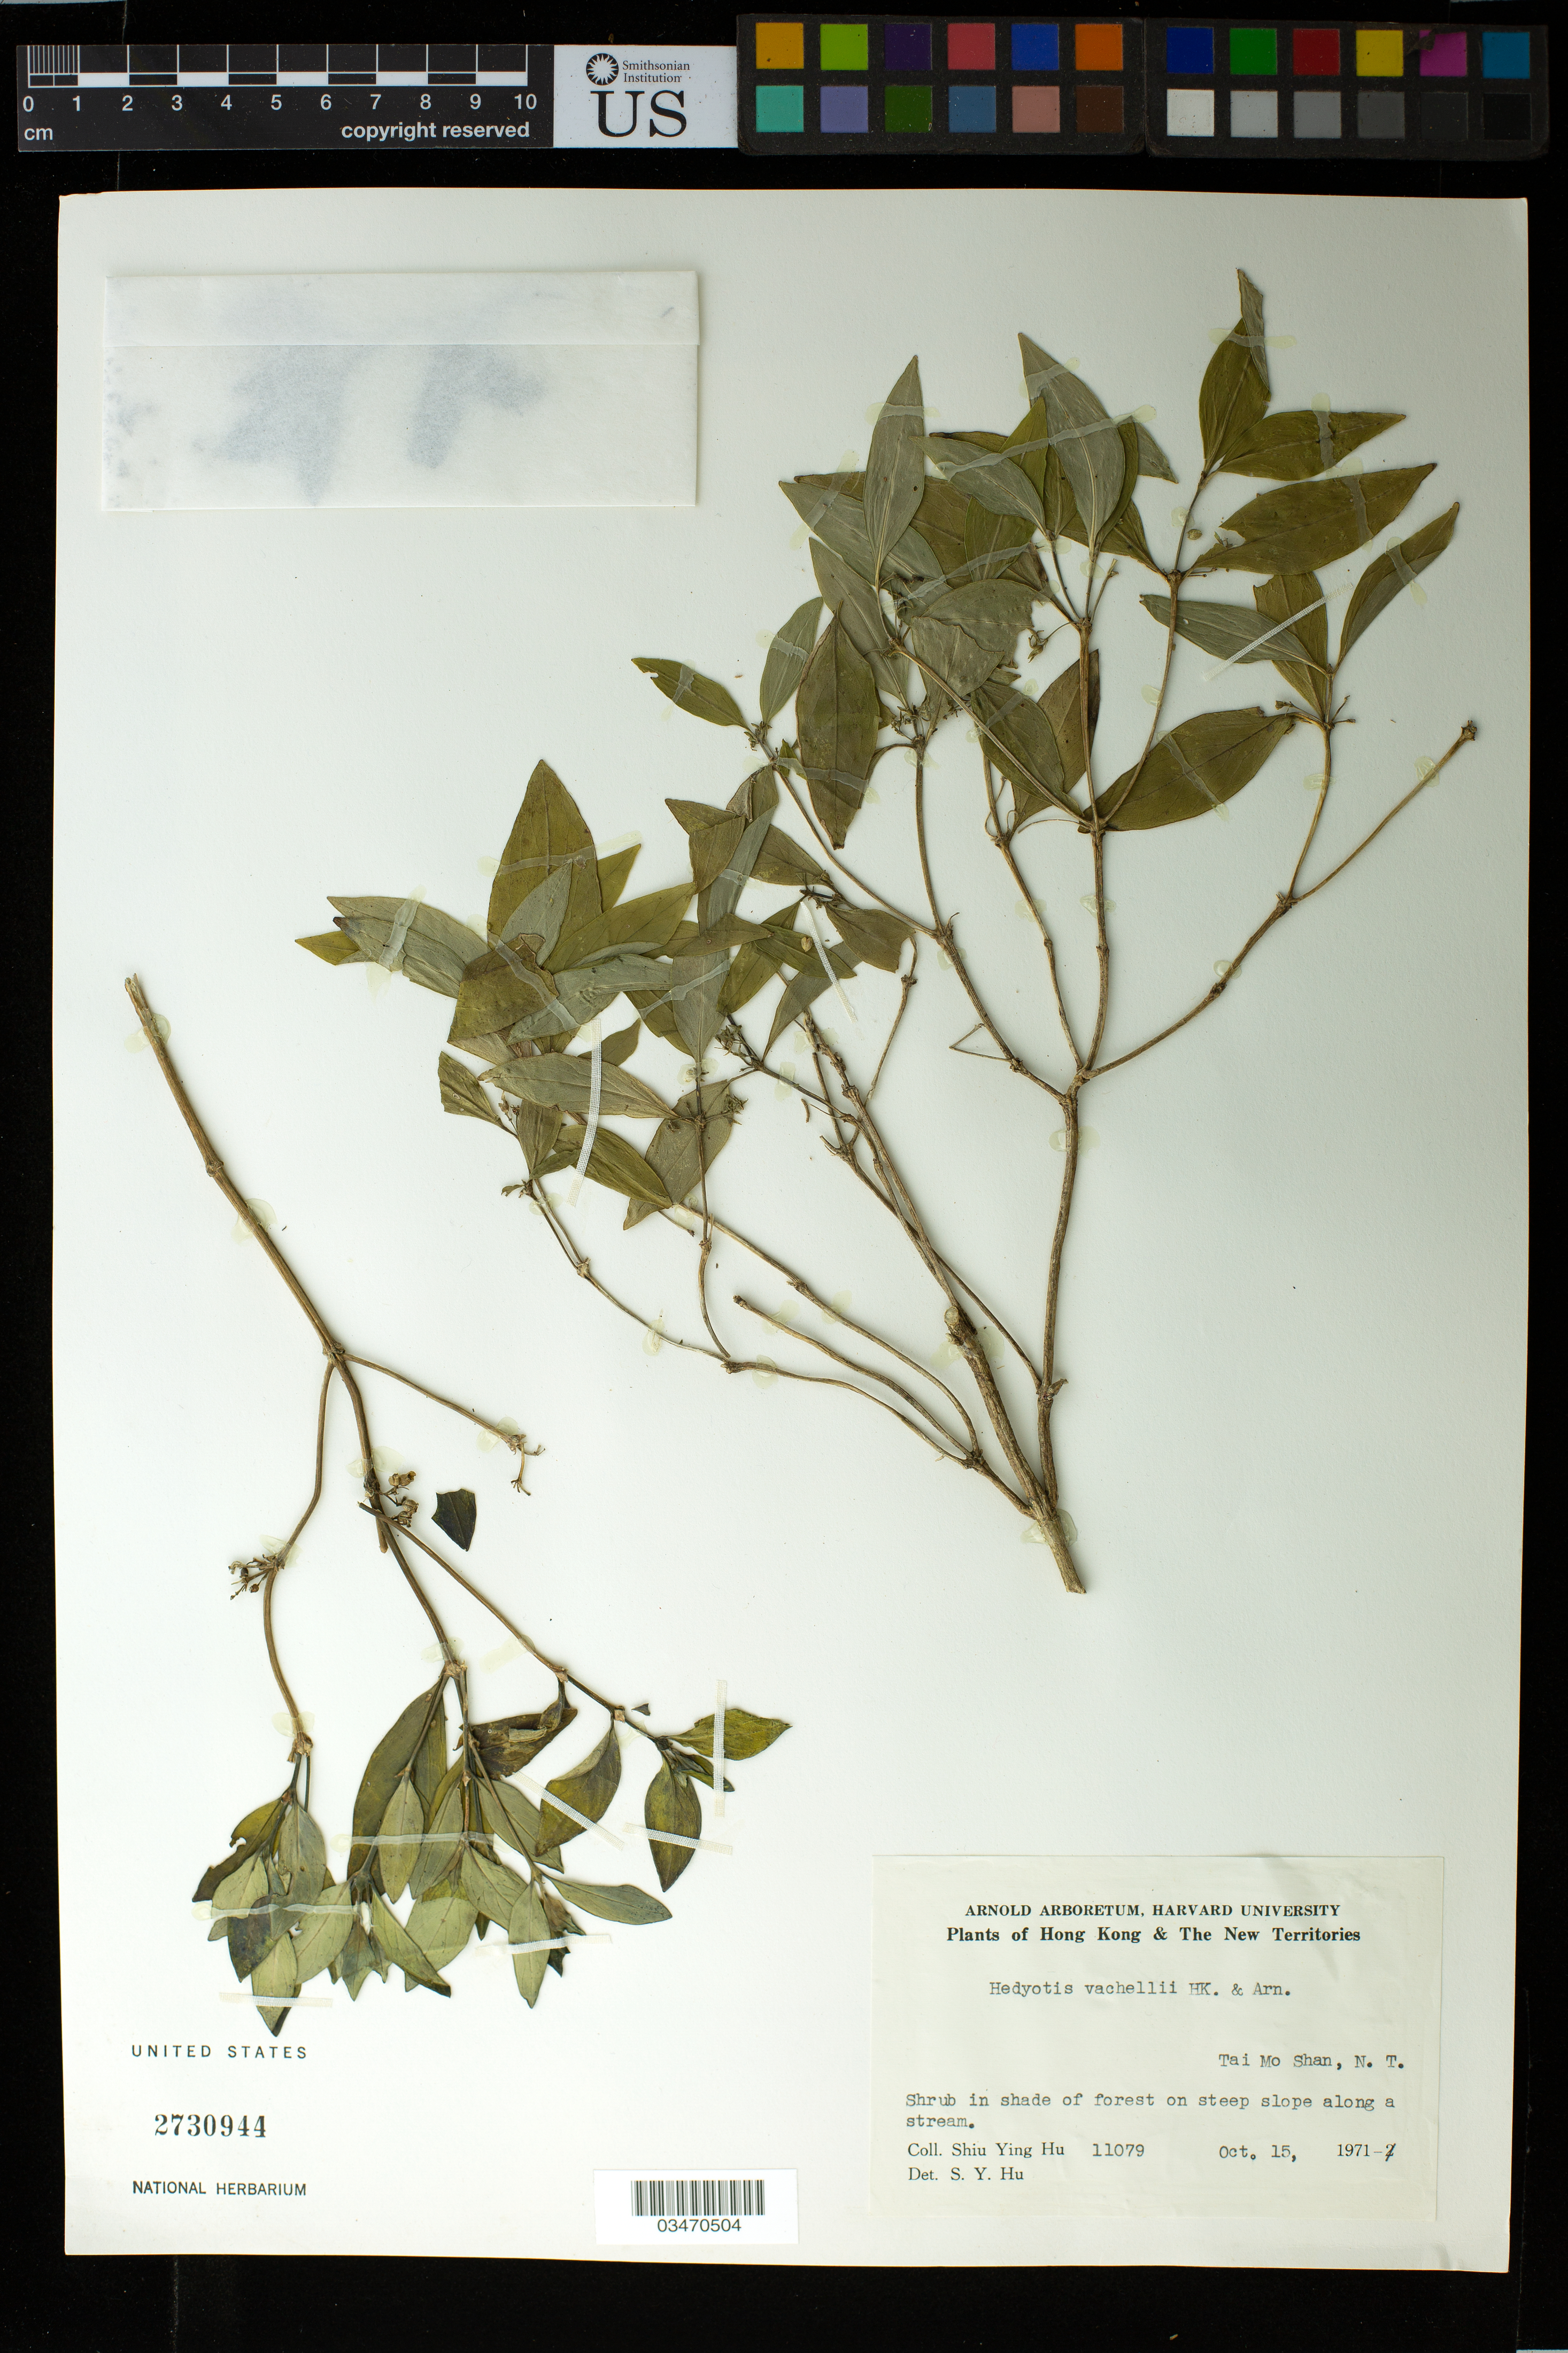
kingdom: Plantae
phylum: Tracheophyta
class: Magnoliopsida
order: Gentianales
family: Rubiaceae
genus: Hedyotis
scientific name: Hedyotis vachellii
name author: Hook. & Arn.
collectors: S. Y. Hu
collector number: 11079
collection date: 1971-10-15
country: China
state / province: Hong Kong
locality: The New Territories, Tai Mo Shan.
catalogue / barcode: US 2730944